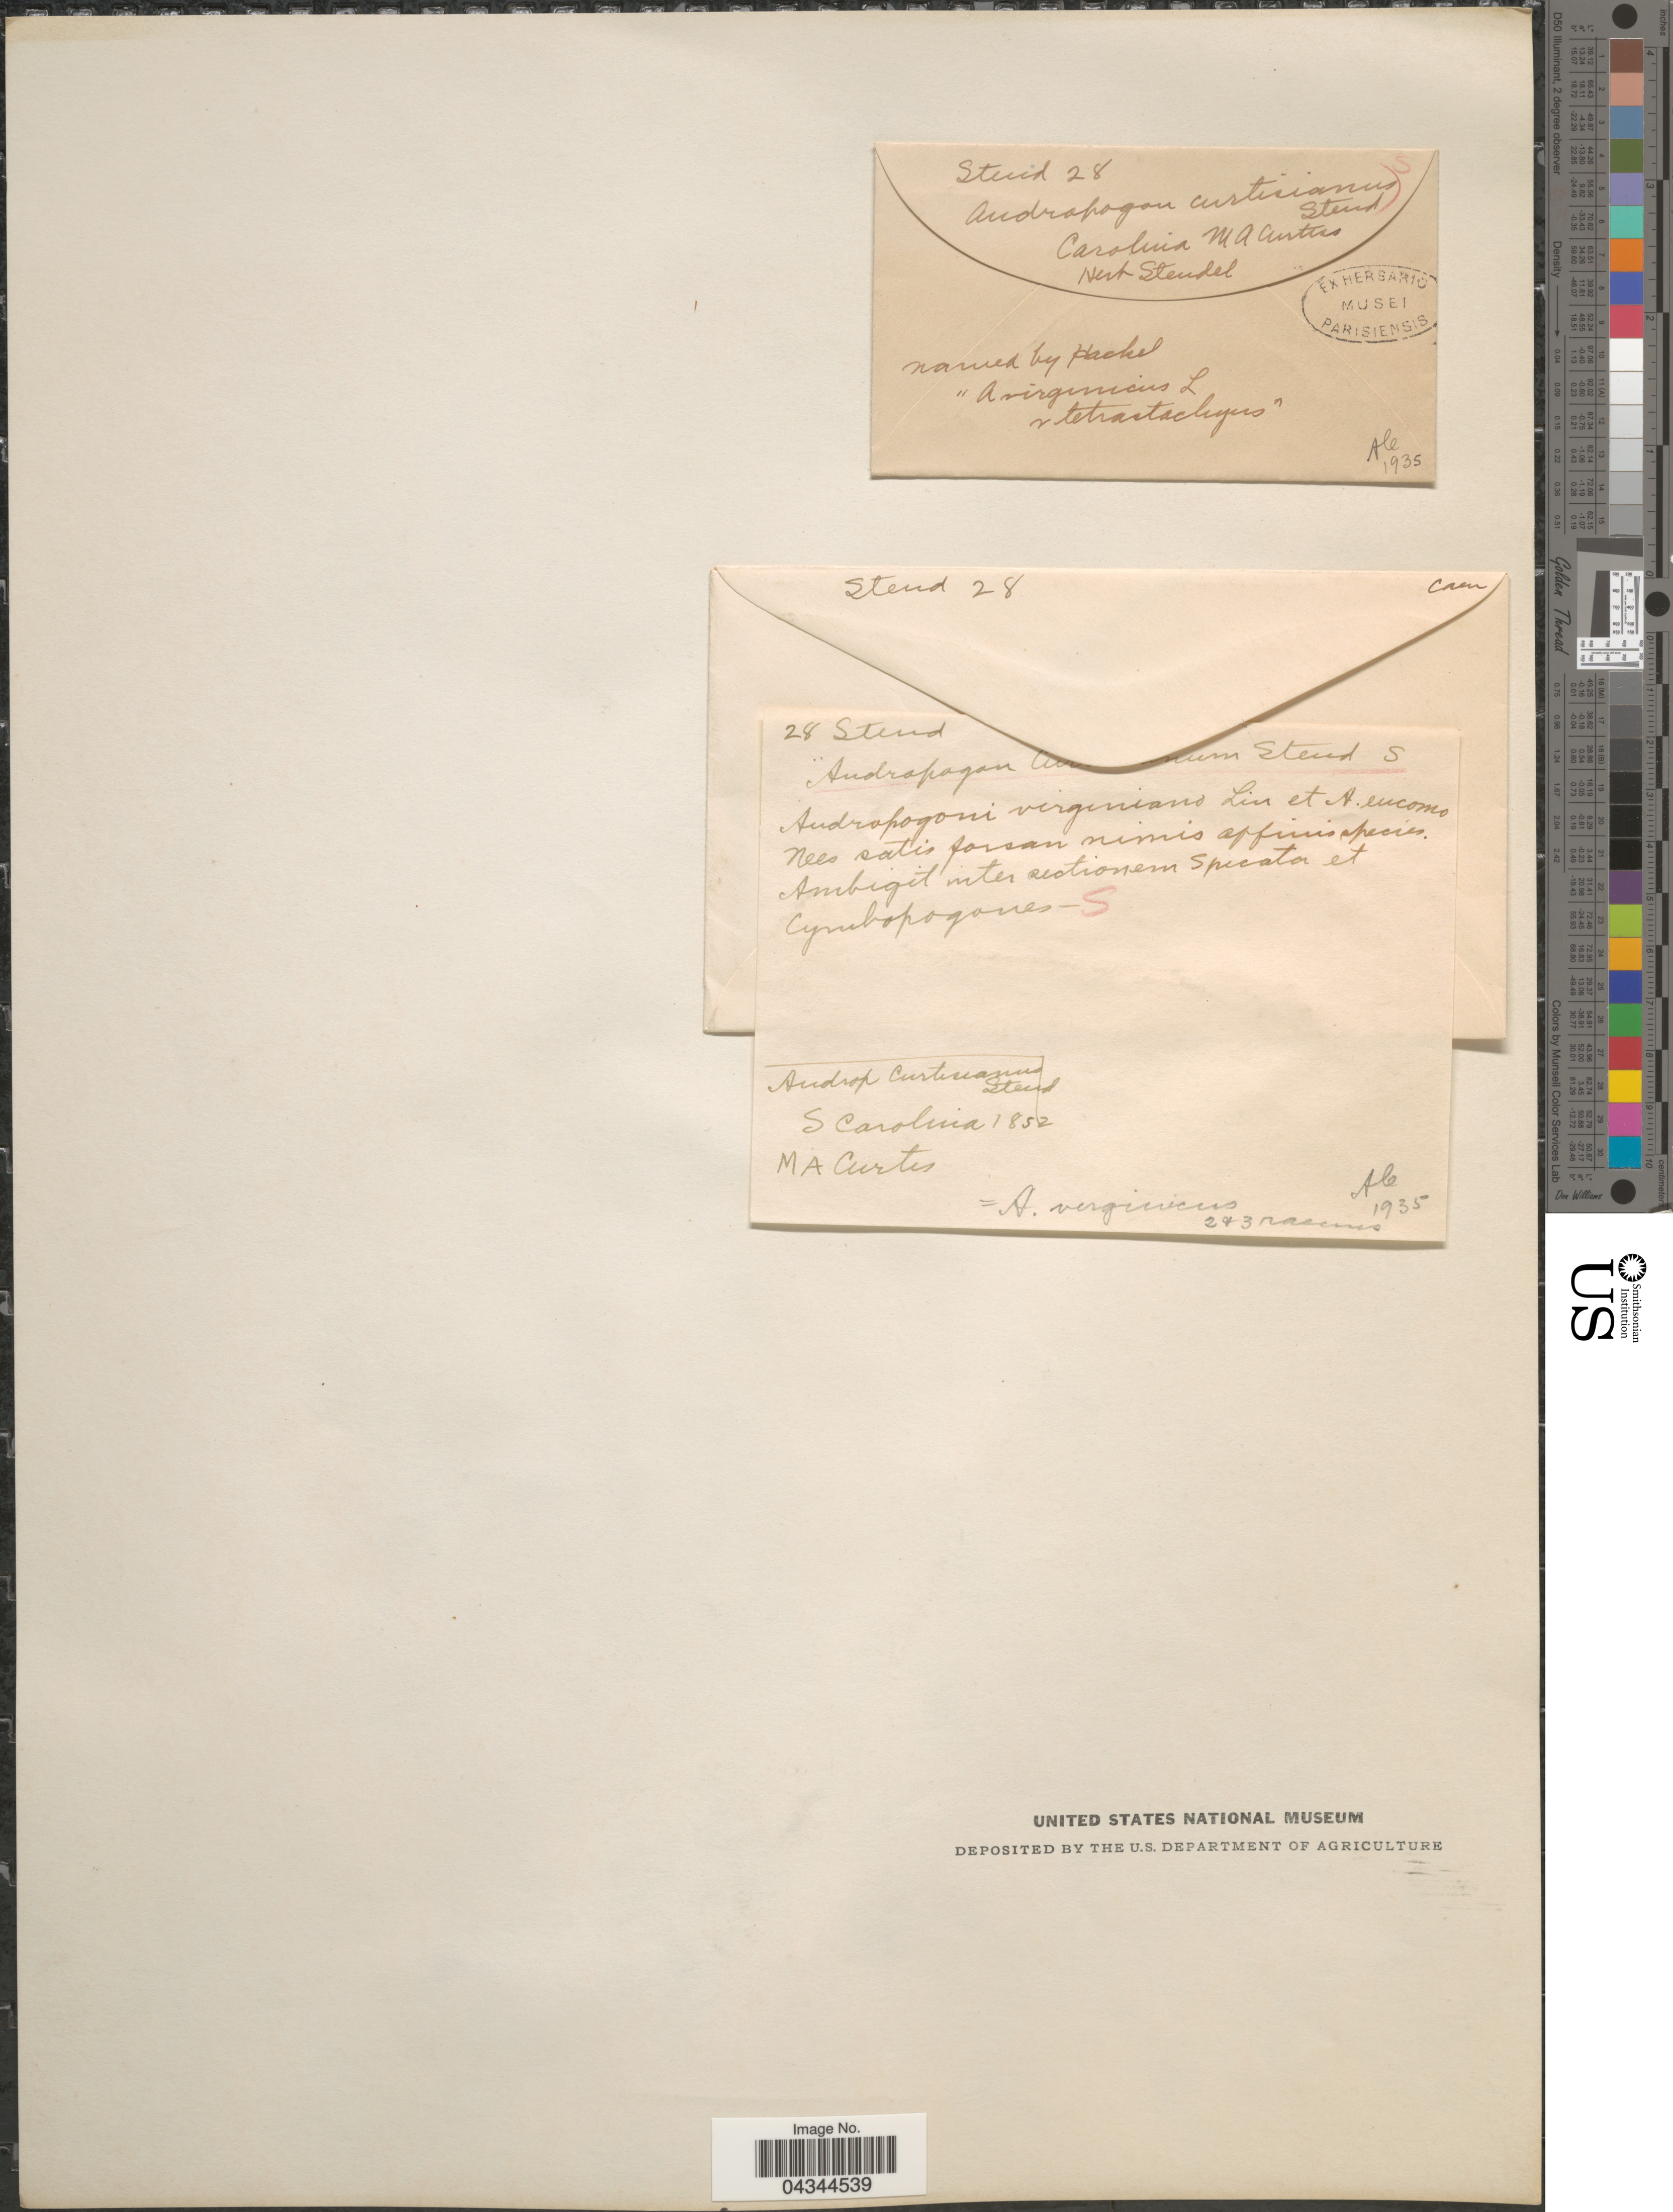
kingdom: Plantae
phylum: Tracheophyta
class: Liliopsida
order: Poales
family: Poaceae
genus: Andropogon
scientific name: Andropogon virginicus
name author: L.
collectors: M. A. Curtis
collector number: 28?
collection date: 1852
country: United States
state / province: South Carolina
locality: S Carolina.